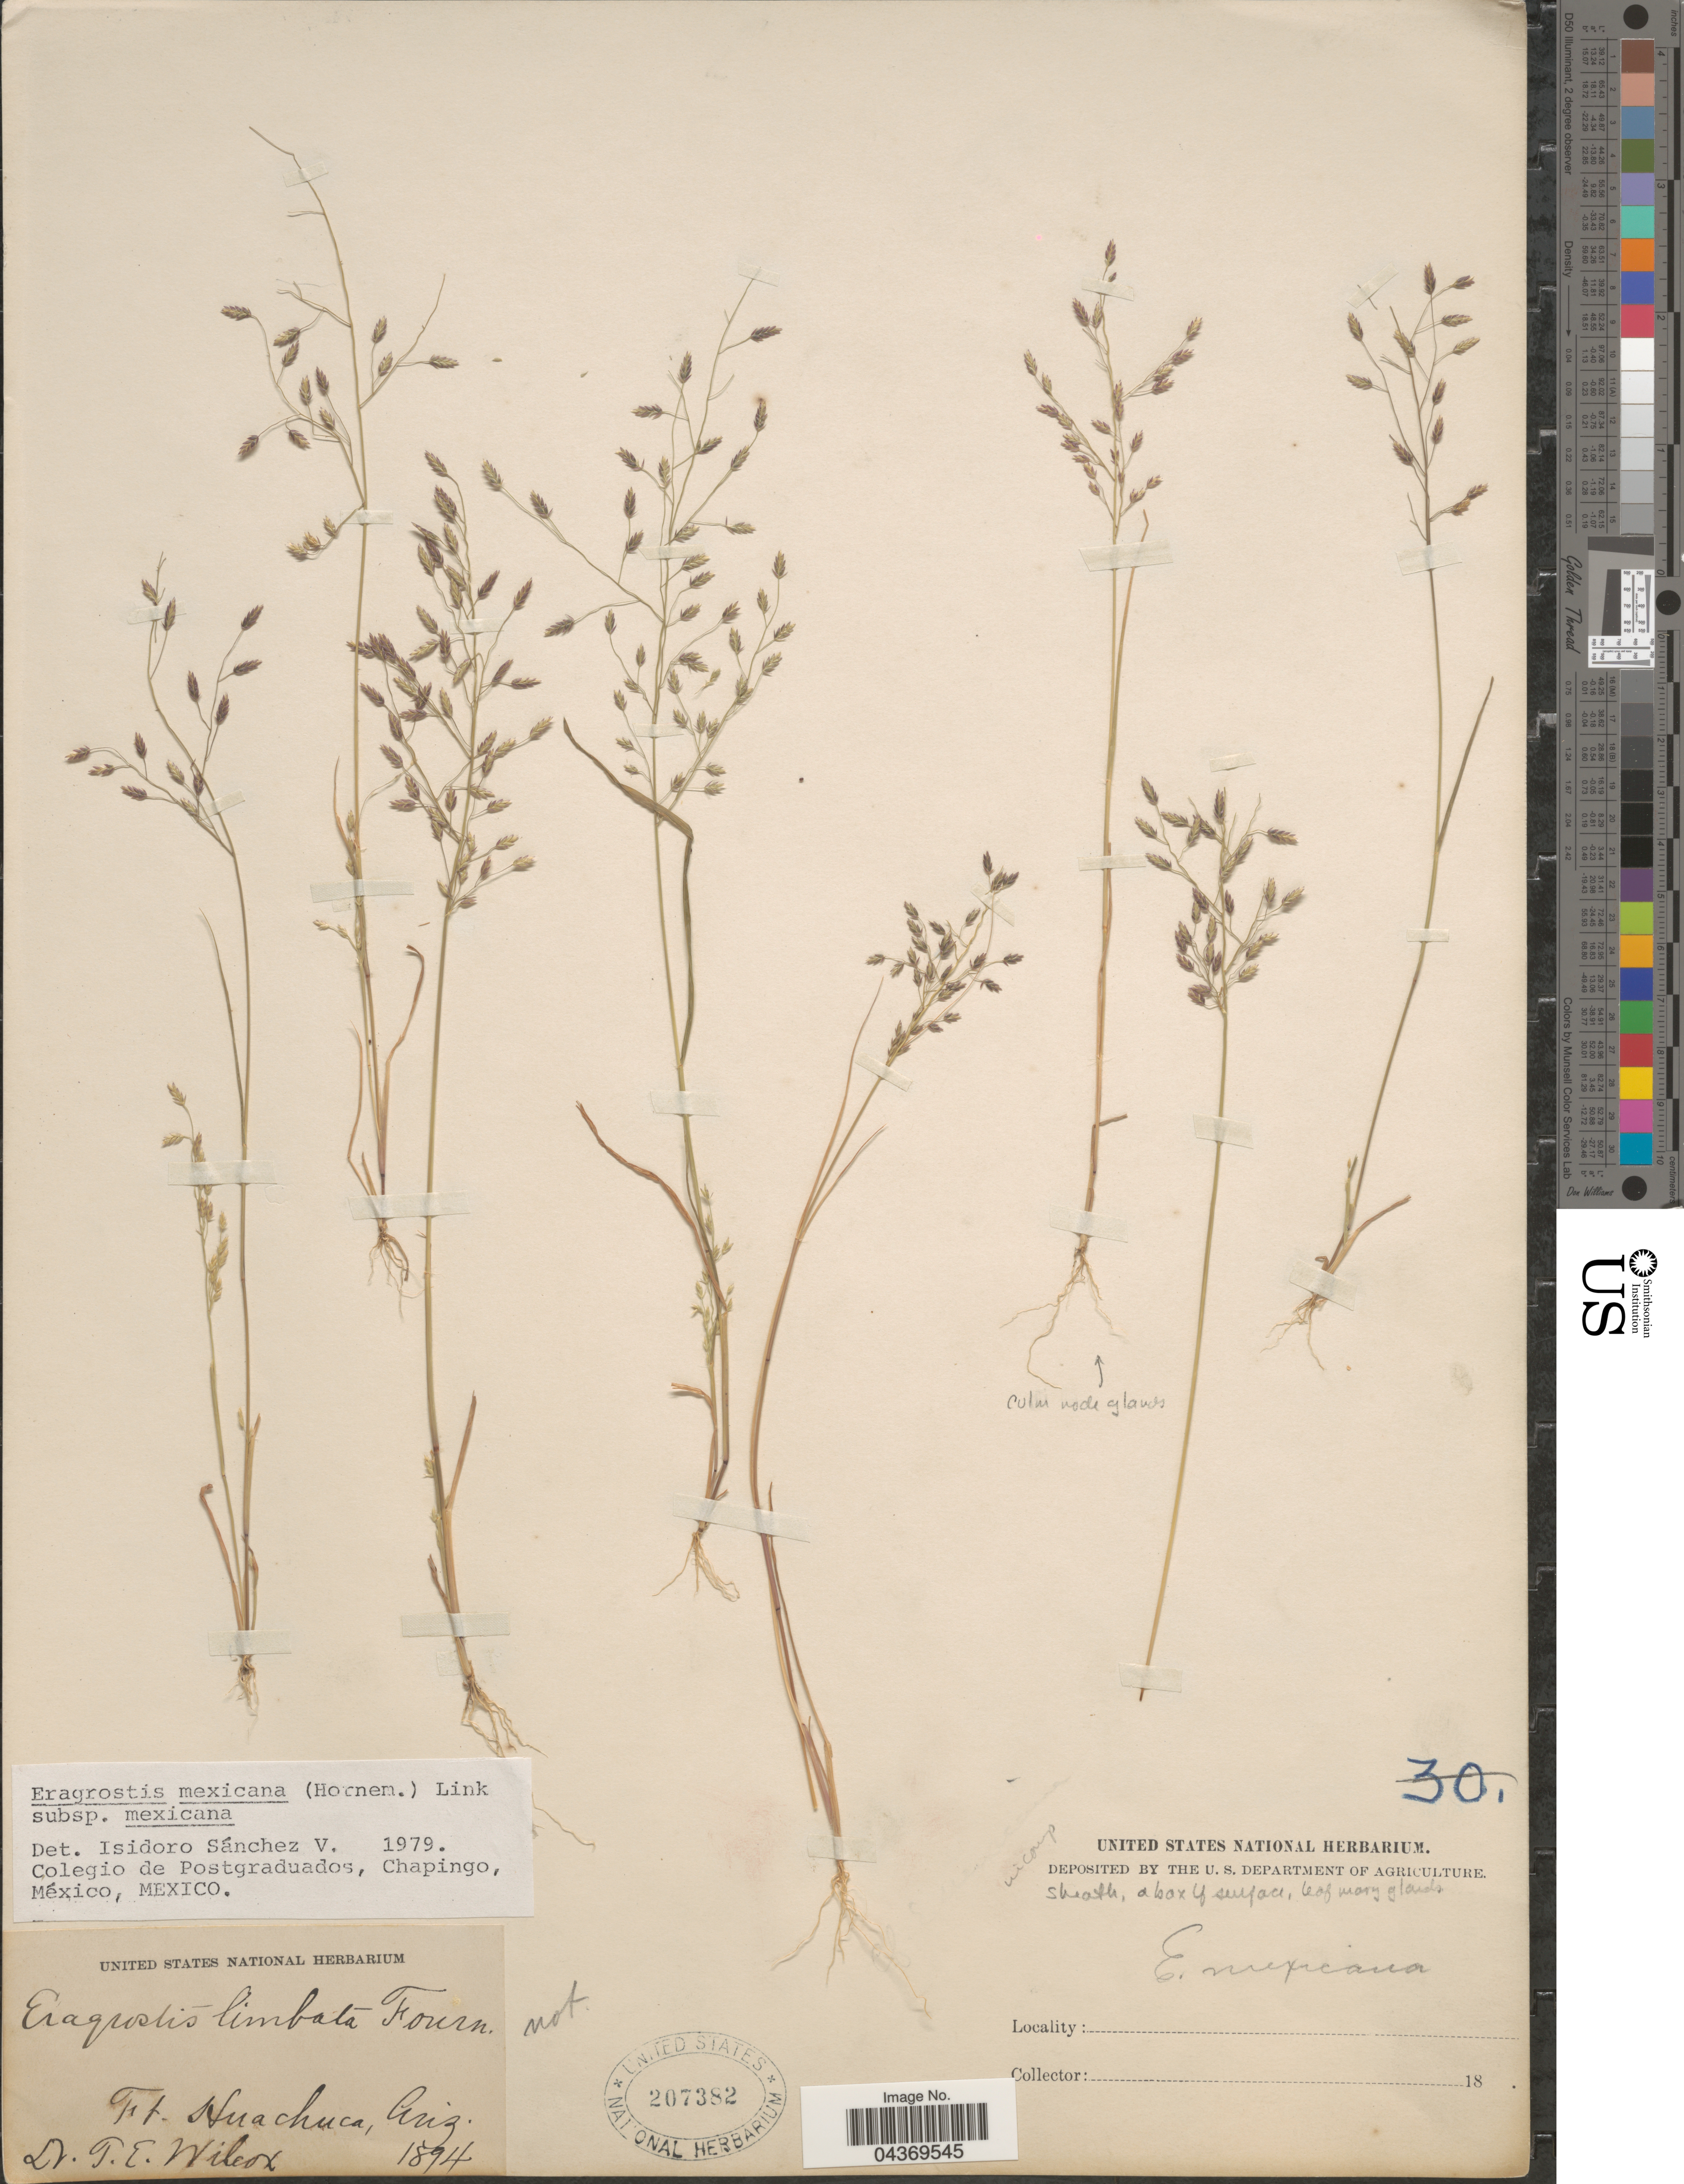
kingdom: Plantae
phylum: Tracheophyta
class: Liliopsida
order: Poales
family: Poaceae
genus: Eragrostis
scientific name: Eragrostis mexicana subsp. mexicana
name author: (Hornem.) Link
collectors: T. E. Wilcox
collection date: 1894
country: United States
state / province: Arizona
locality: Ft. Huachuca.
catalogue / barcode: US 207382